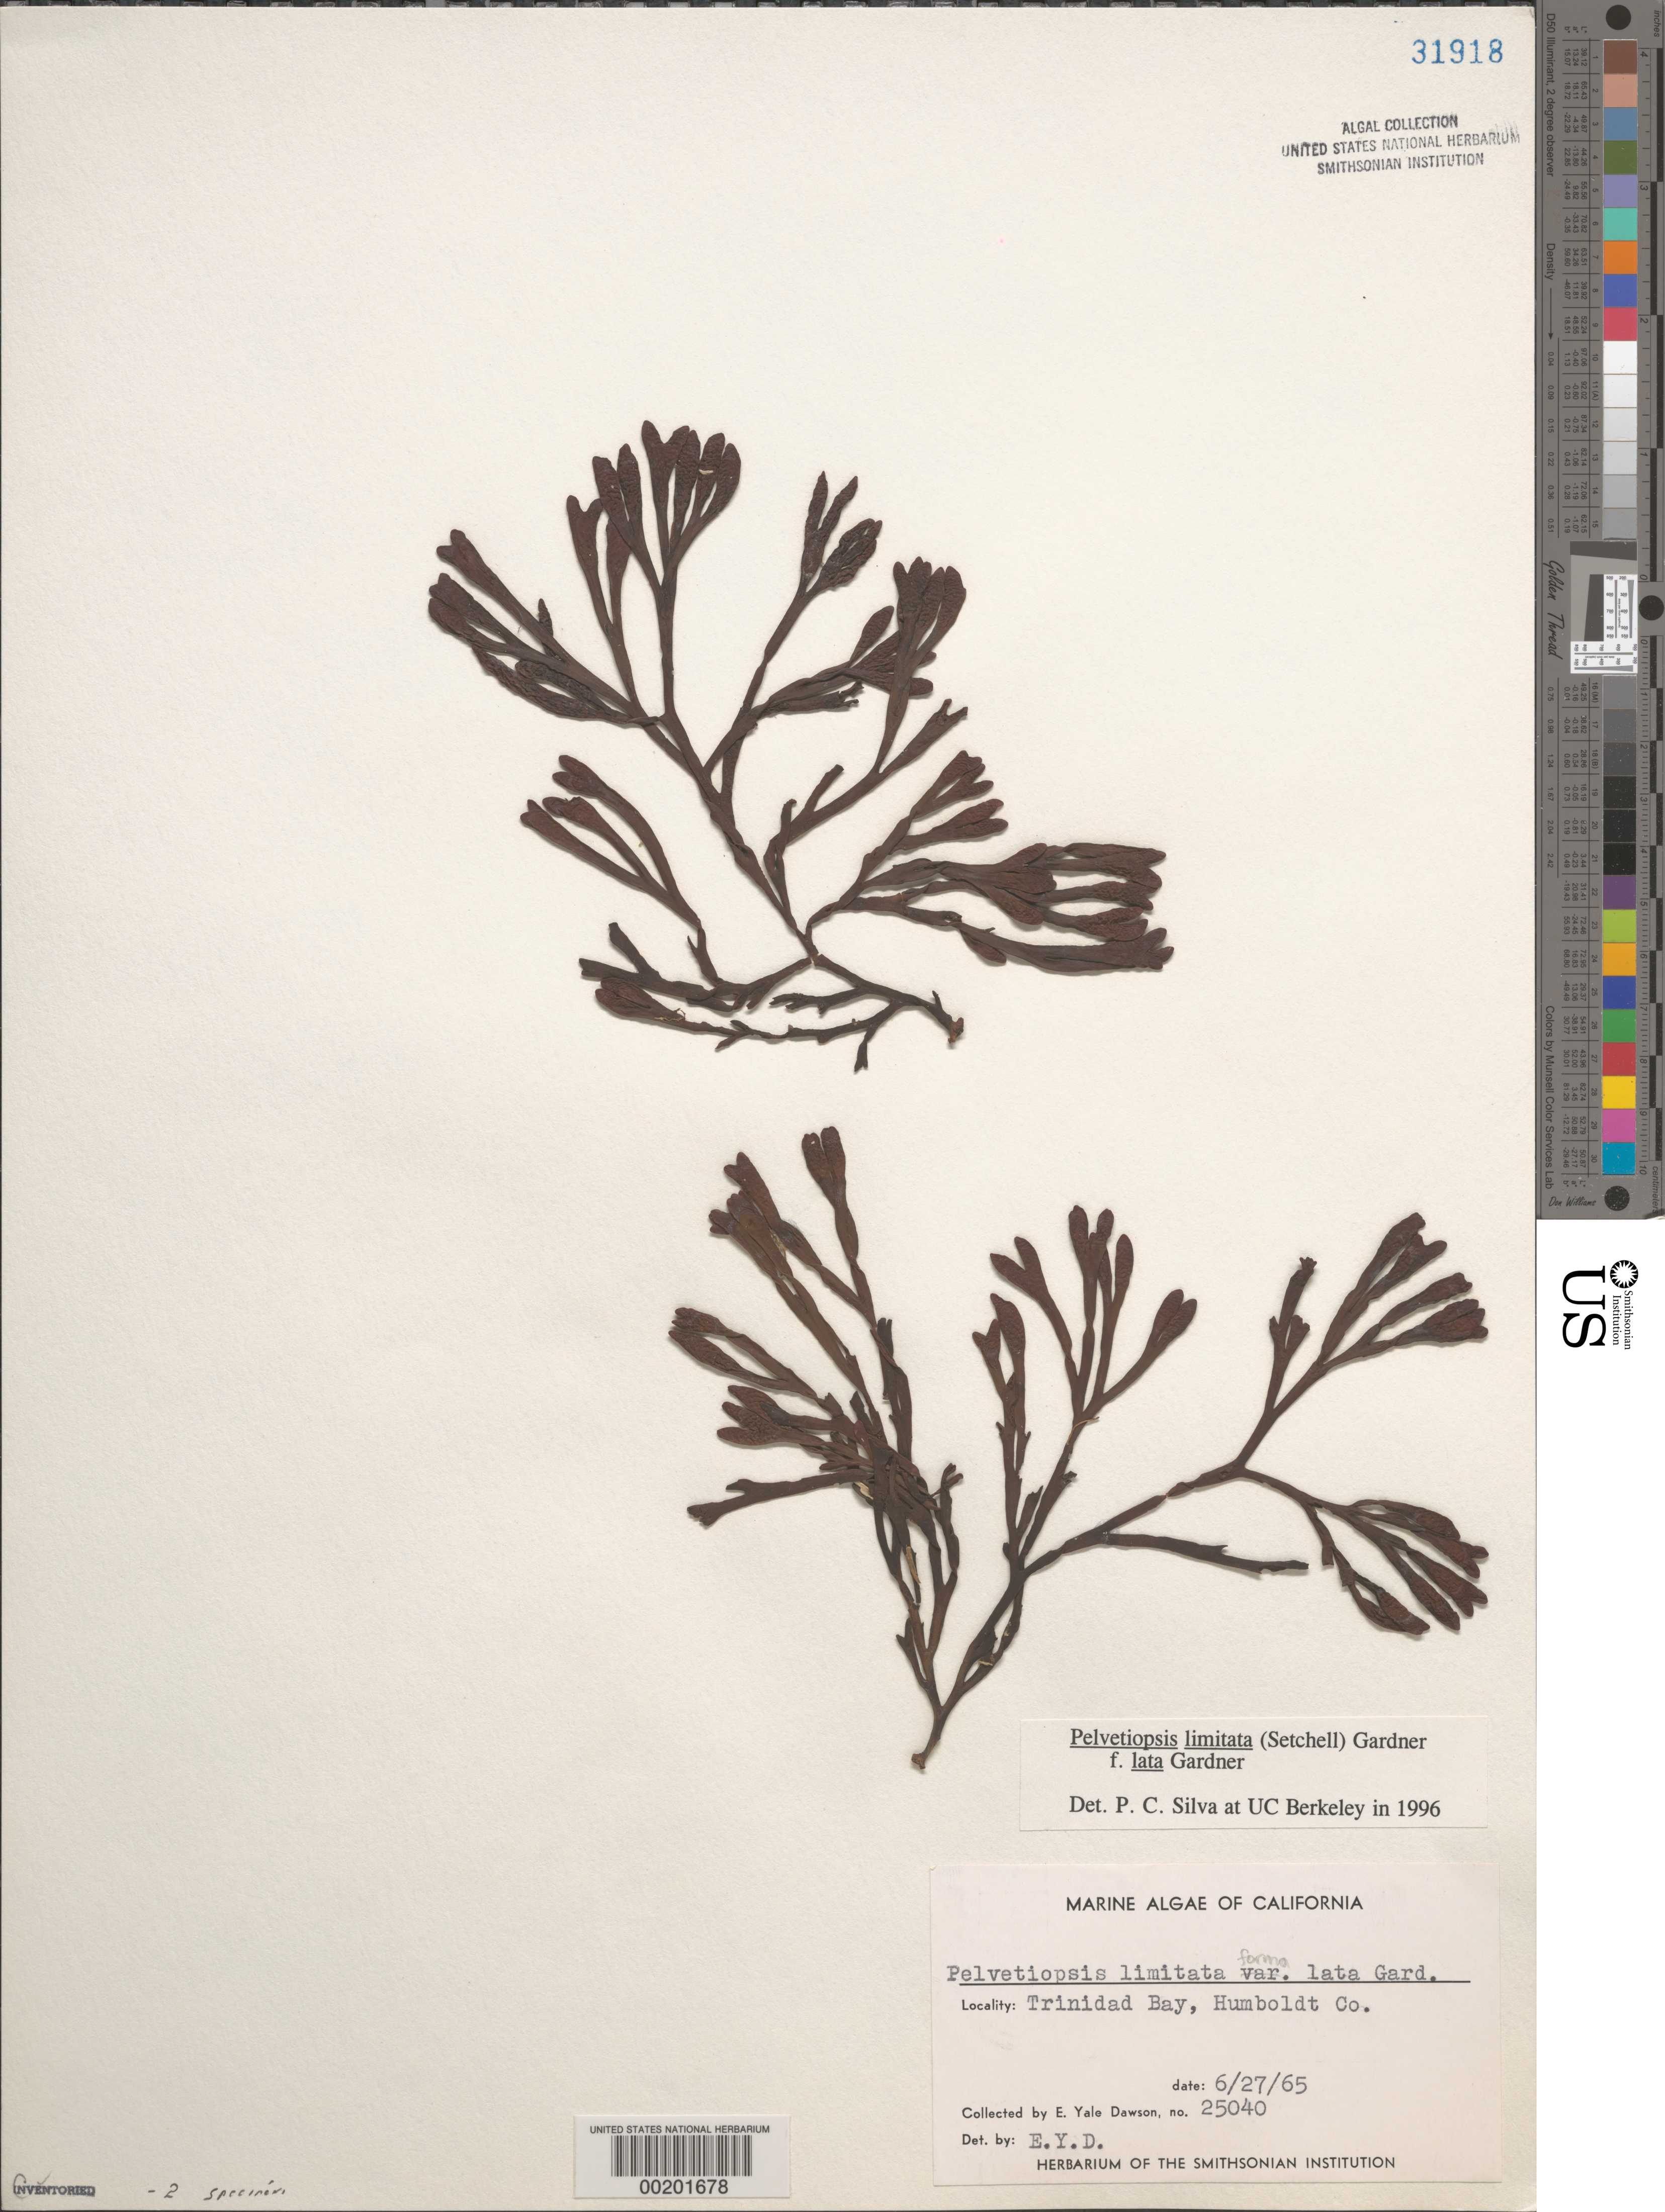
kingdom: Chromista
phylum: Ochrophyta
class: Phaeophyceae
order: Fucales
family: Fucaceae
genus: Pelvetiopsis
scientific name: Pelvetiopsis limitata f. lata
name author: N.L. Gardner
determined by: Silva, P. C.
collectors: E. Y. Dawson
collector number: EYD 25040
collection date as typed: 25 Jun 1965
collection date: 1965-06-25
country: United States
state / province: California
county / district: Humboldt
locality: Trinidad Bay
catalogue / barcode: US 31918